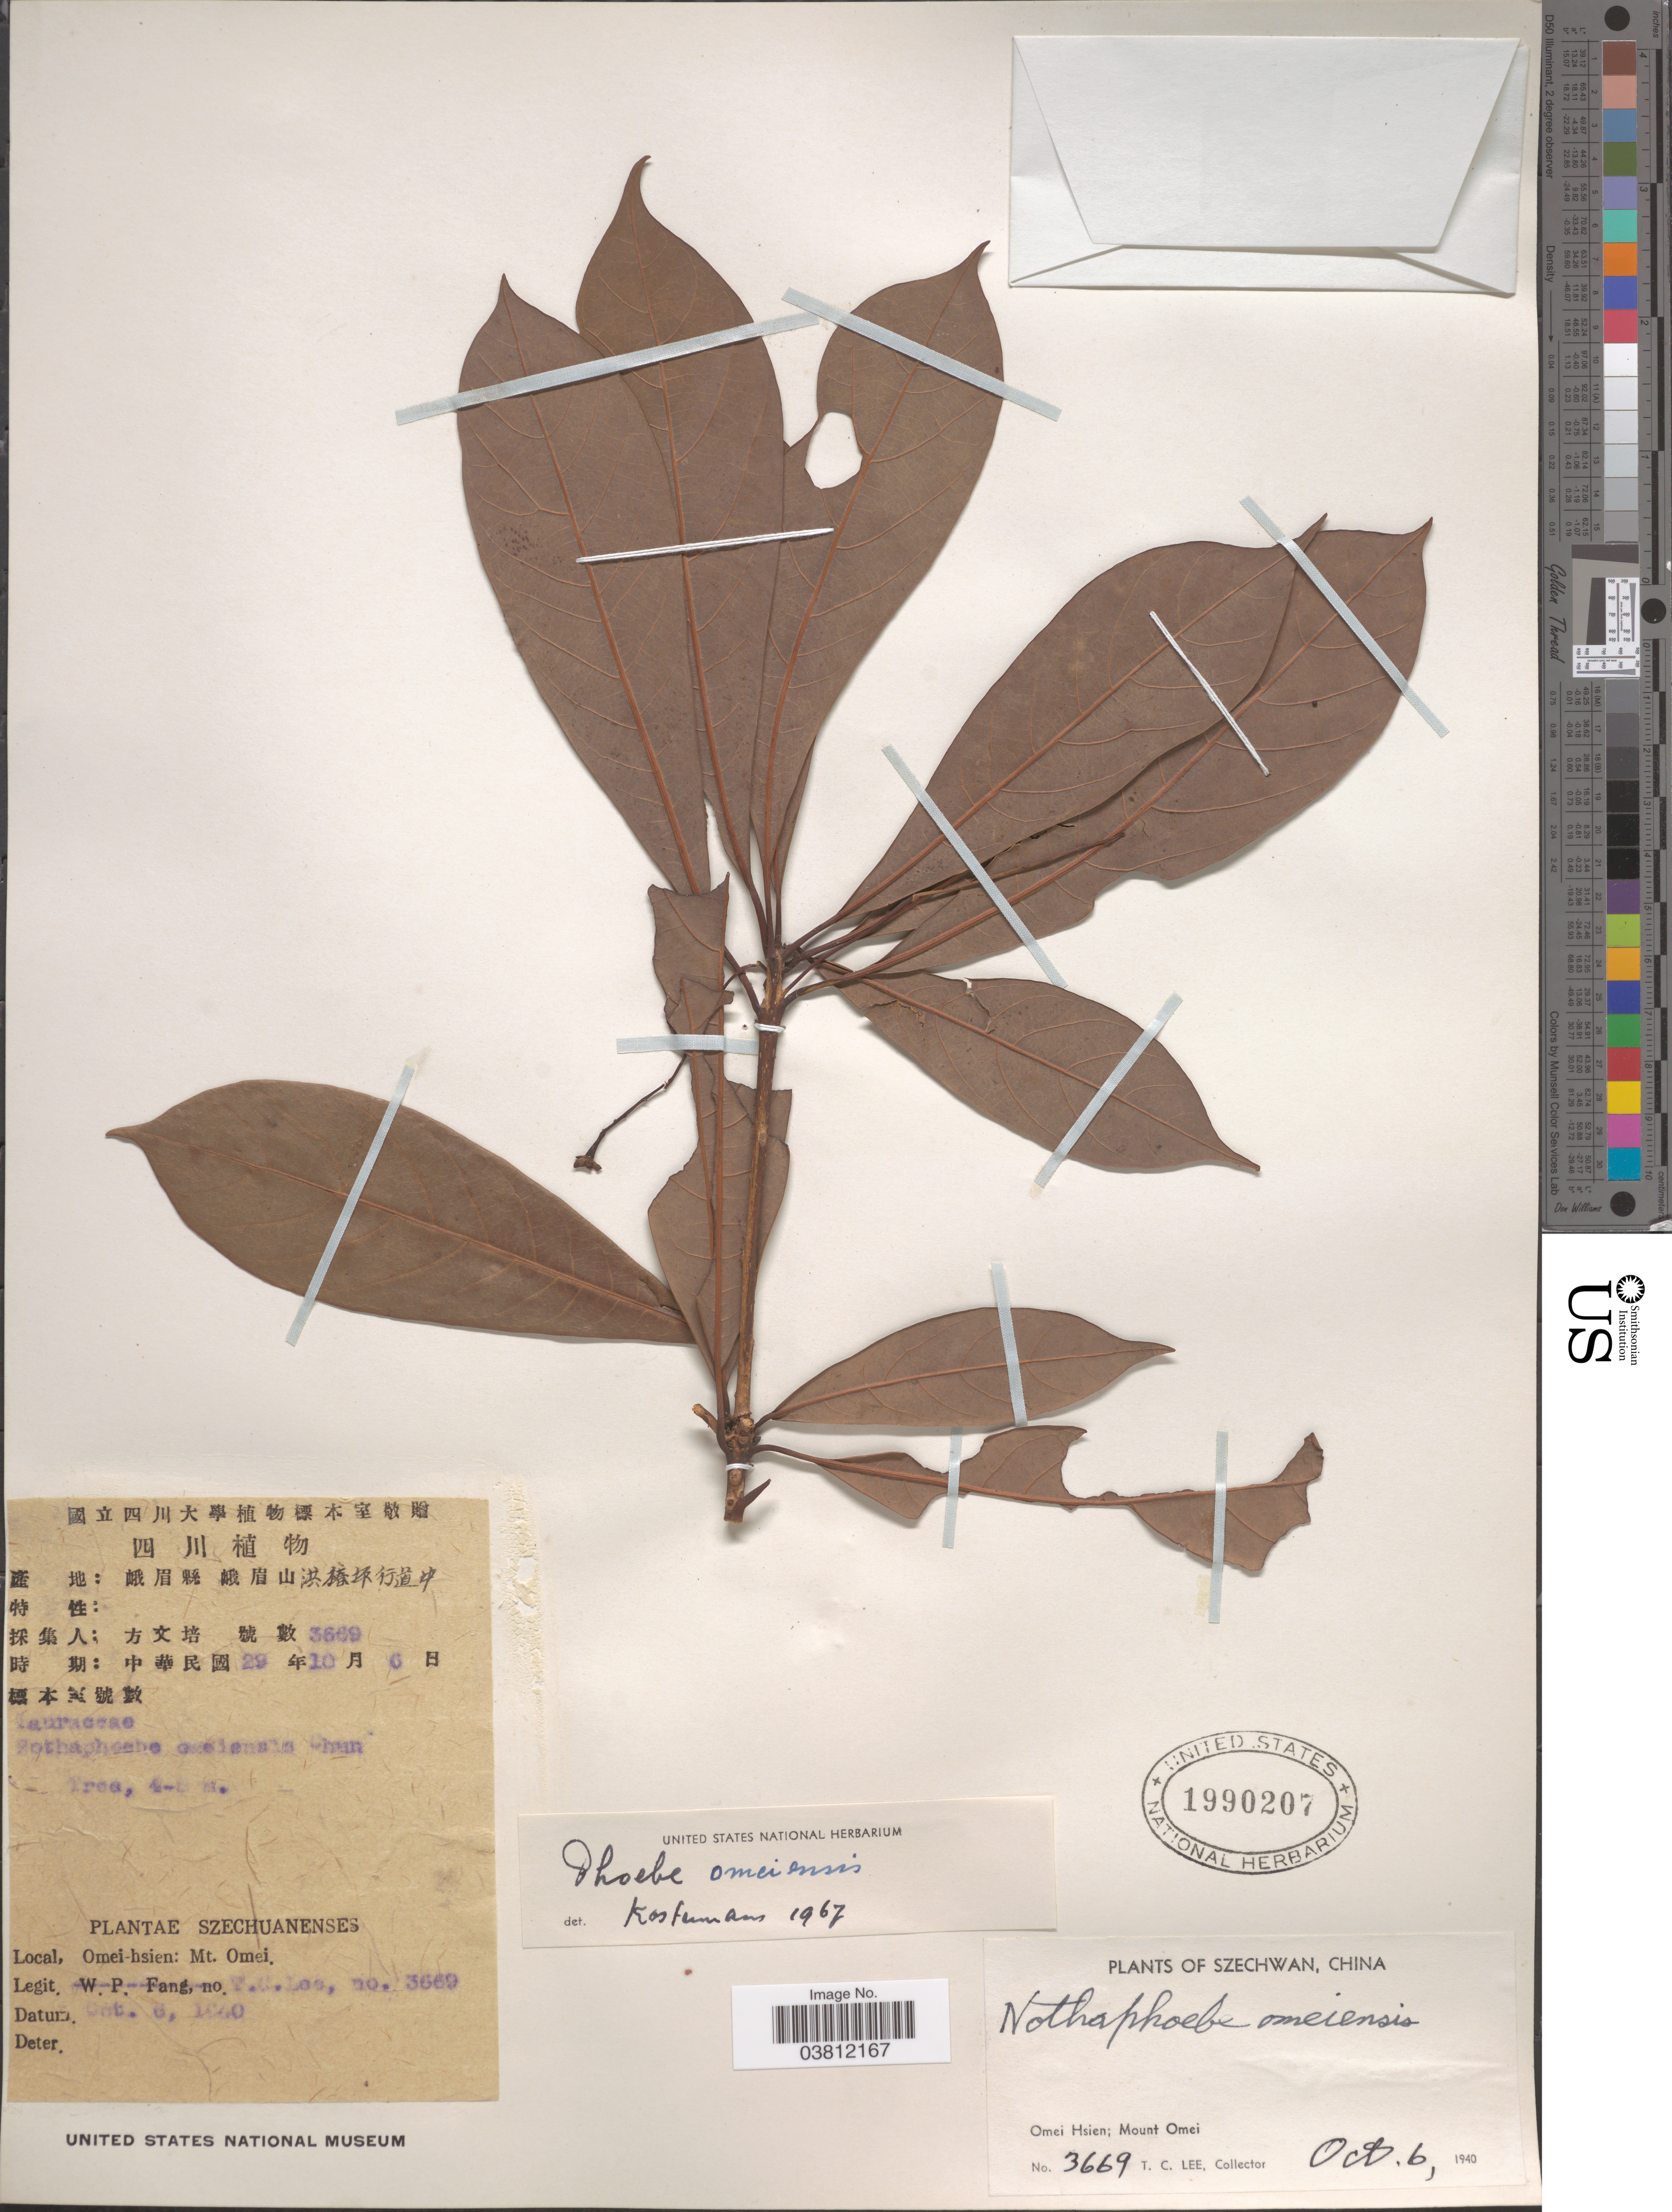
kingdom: Plantae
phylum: Tracheophyta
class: Magnoliopsida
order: Laurales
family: Lauraceae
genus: Phoebe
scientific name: Phoebe omeiensis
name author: Miao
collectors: T. Lee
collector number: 3669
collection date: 1940-10-06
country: China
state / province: Sichuan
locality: Szechwan. Omei Hsien; Mount Omei.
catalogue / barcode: US 1990207